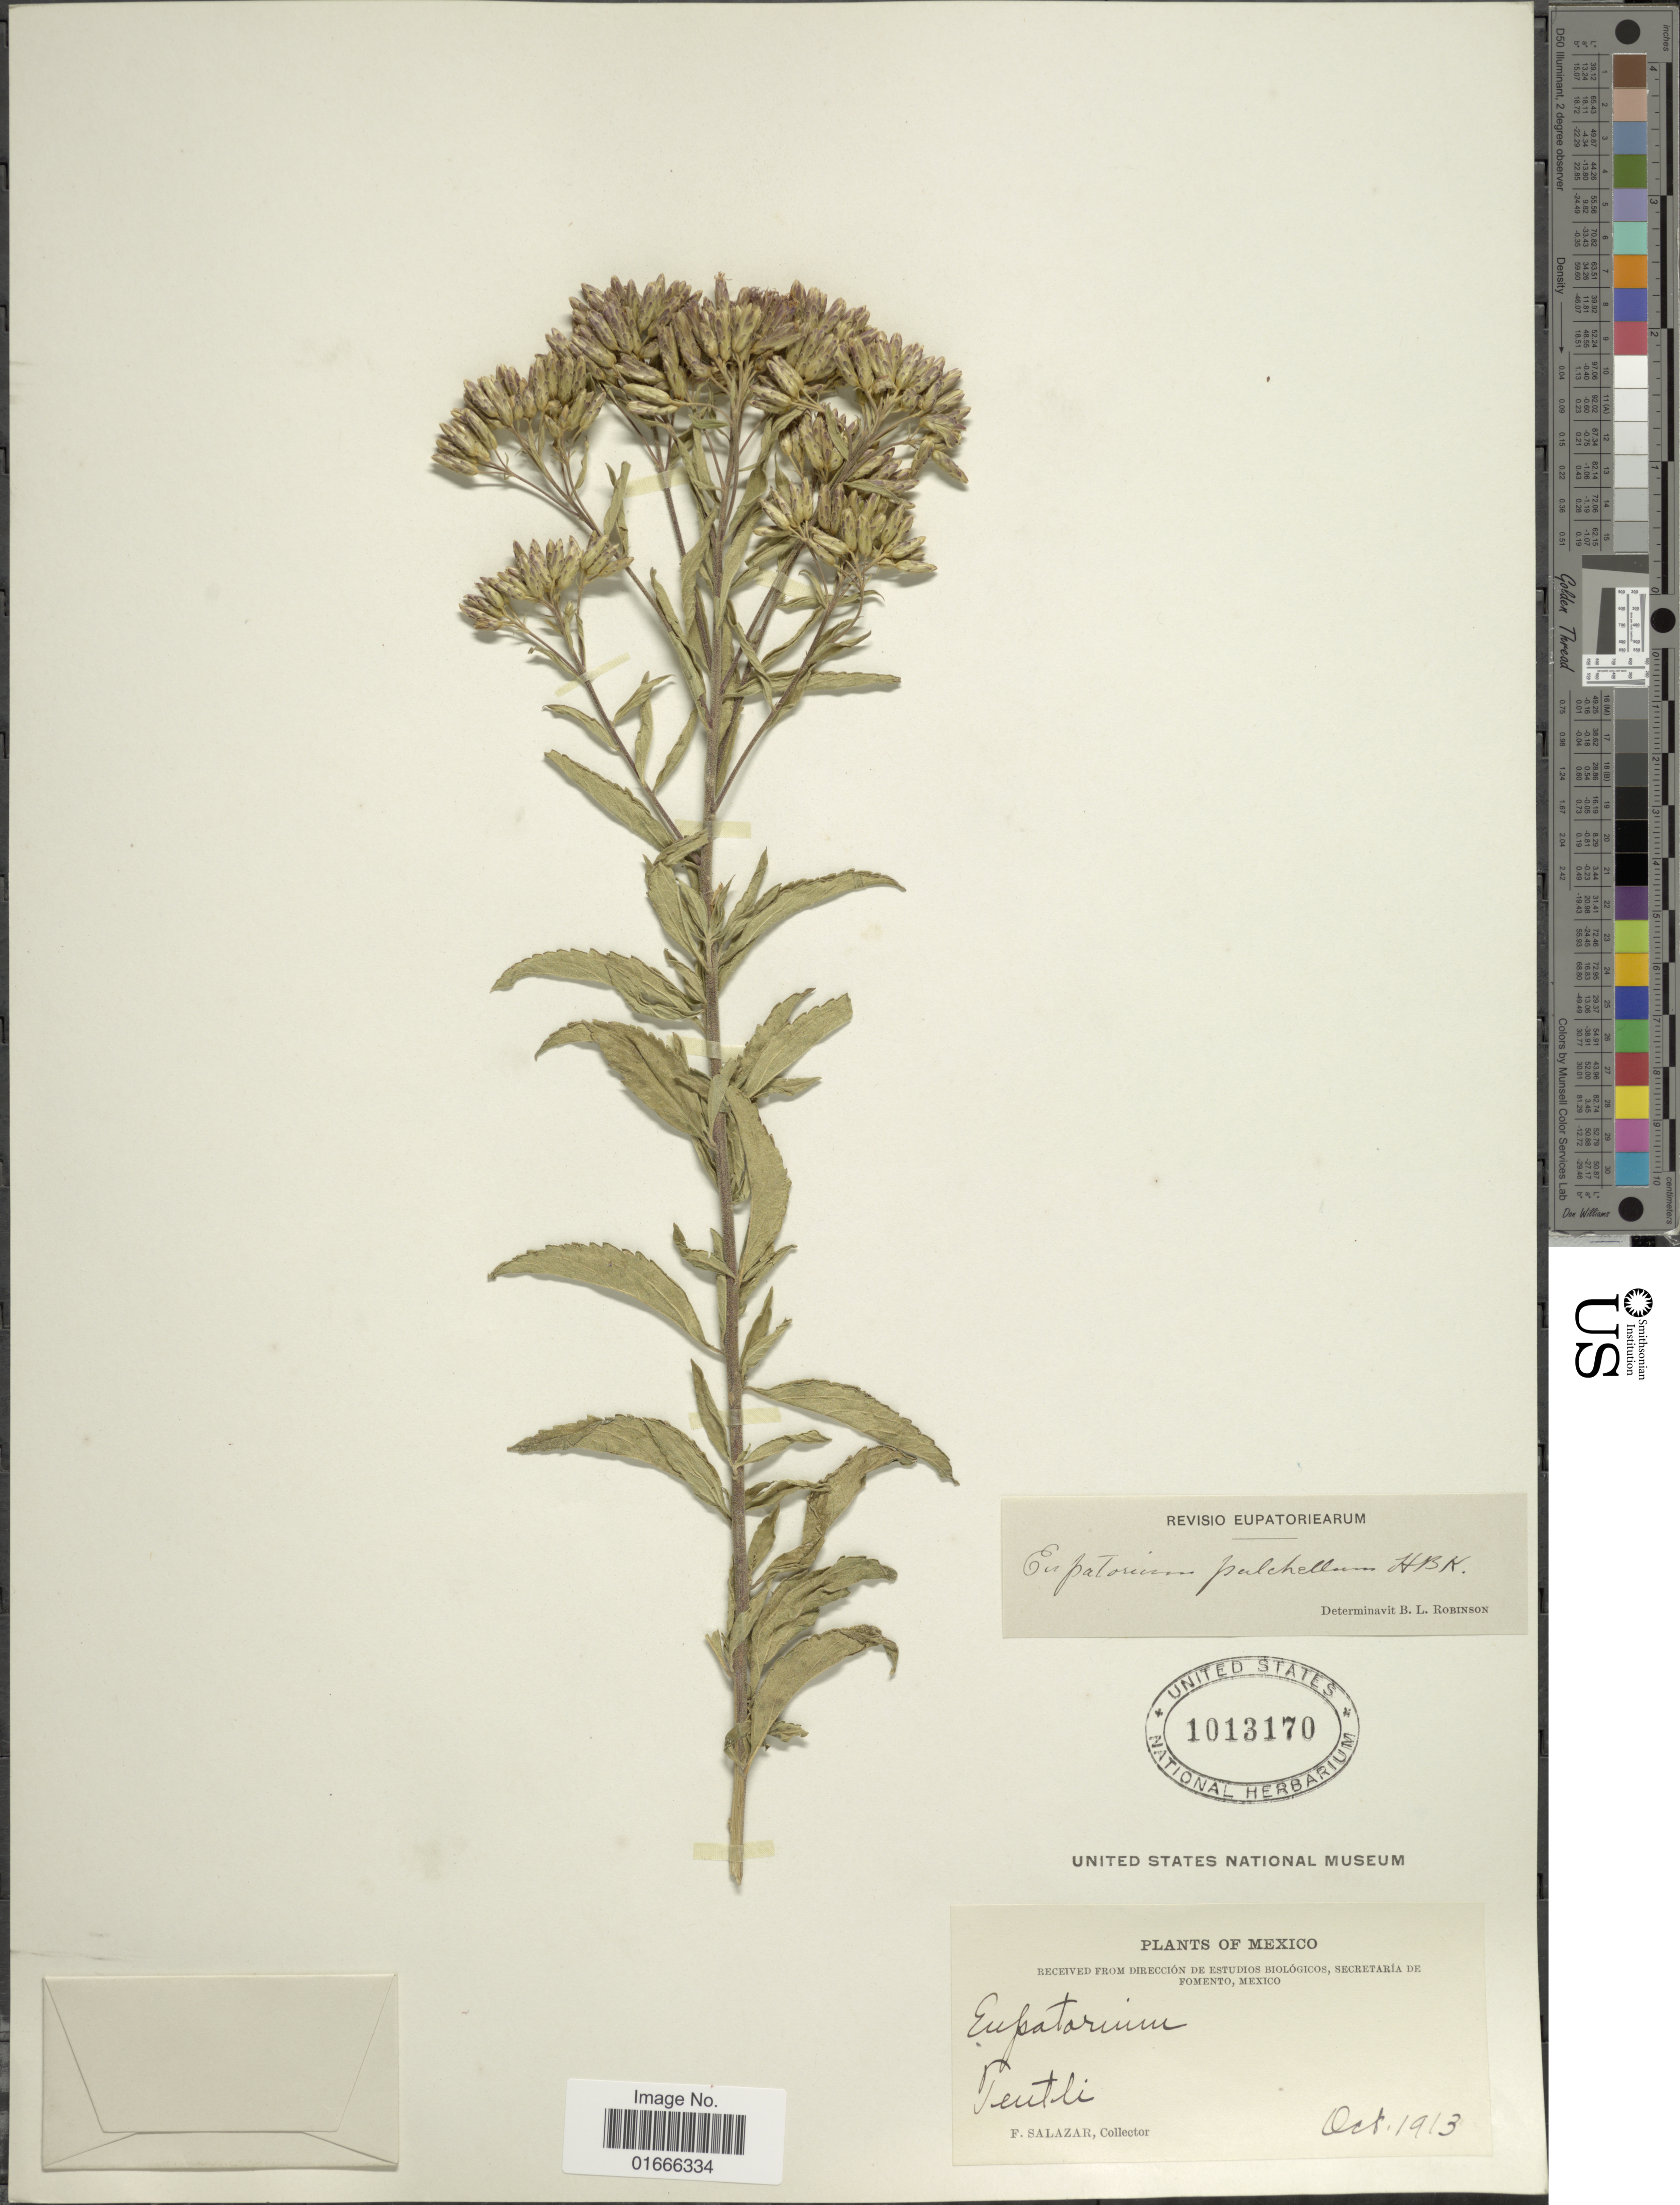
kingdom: Plantae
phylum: Tracheophyta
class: Magnoliopsida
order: Asterales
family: Asteraceae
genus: Chromolaena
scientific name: Chromolaena pulchella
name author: (Kunth) R.M. King & H. Rob.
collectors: F. Salazar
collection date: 1913-10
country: Mexico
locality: Teutli.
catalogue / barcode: US 1013170